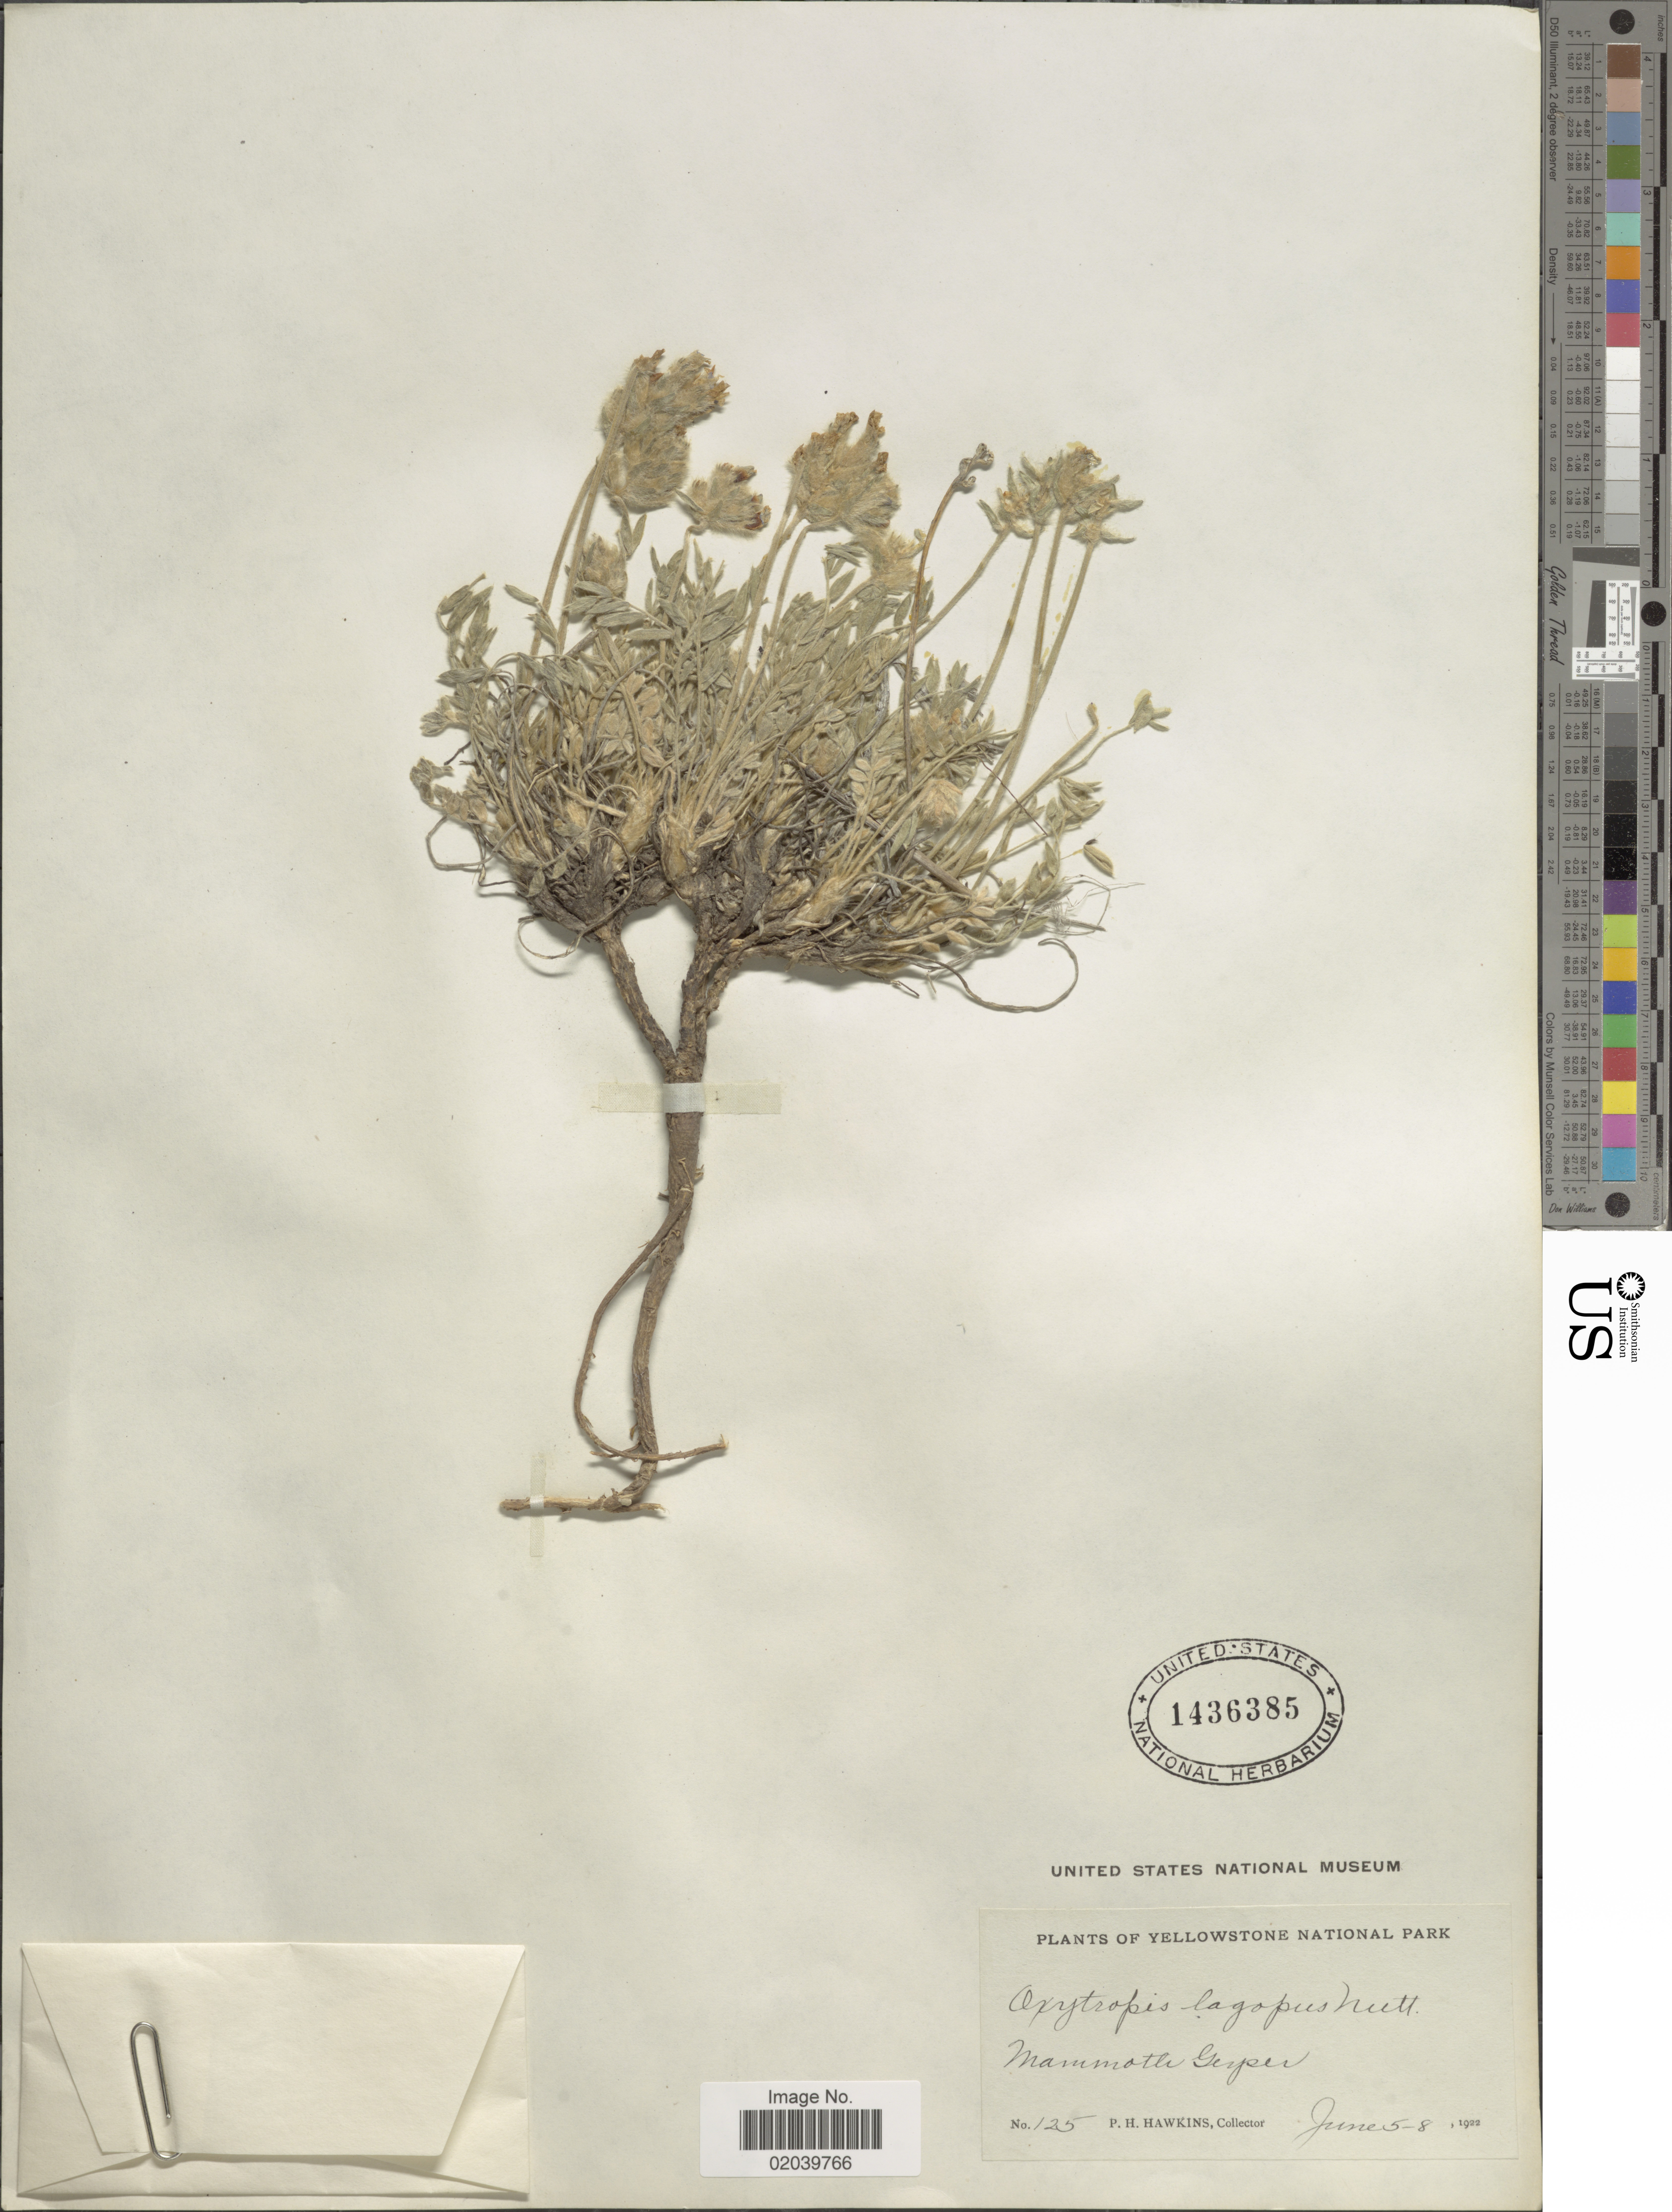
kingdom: Plantae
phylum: Tracheophyta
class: Magnoliopsida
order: Fabales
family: Fabaceae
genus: Oxytropis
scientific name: Oxytropis lagopus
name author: Nutt.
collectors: P. Hawkins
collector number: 125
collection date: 1922-06-05/1922-06-08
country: United States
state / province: Wyoming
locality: Yellowstone National Park. Mammoth Gerper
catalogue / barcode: US 1436385